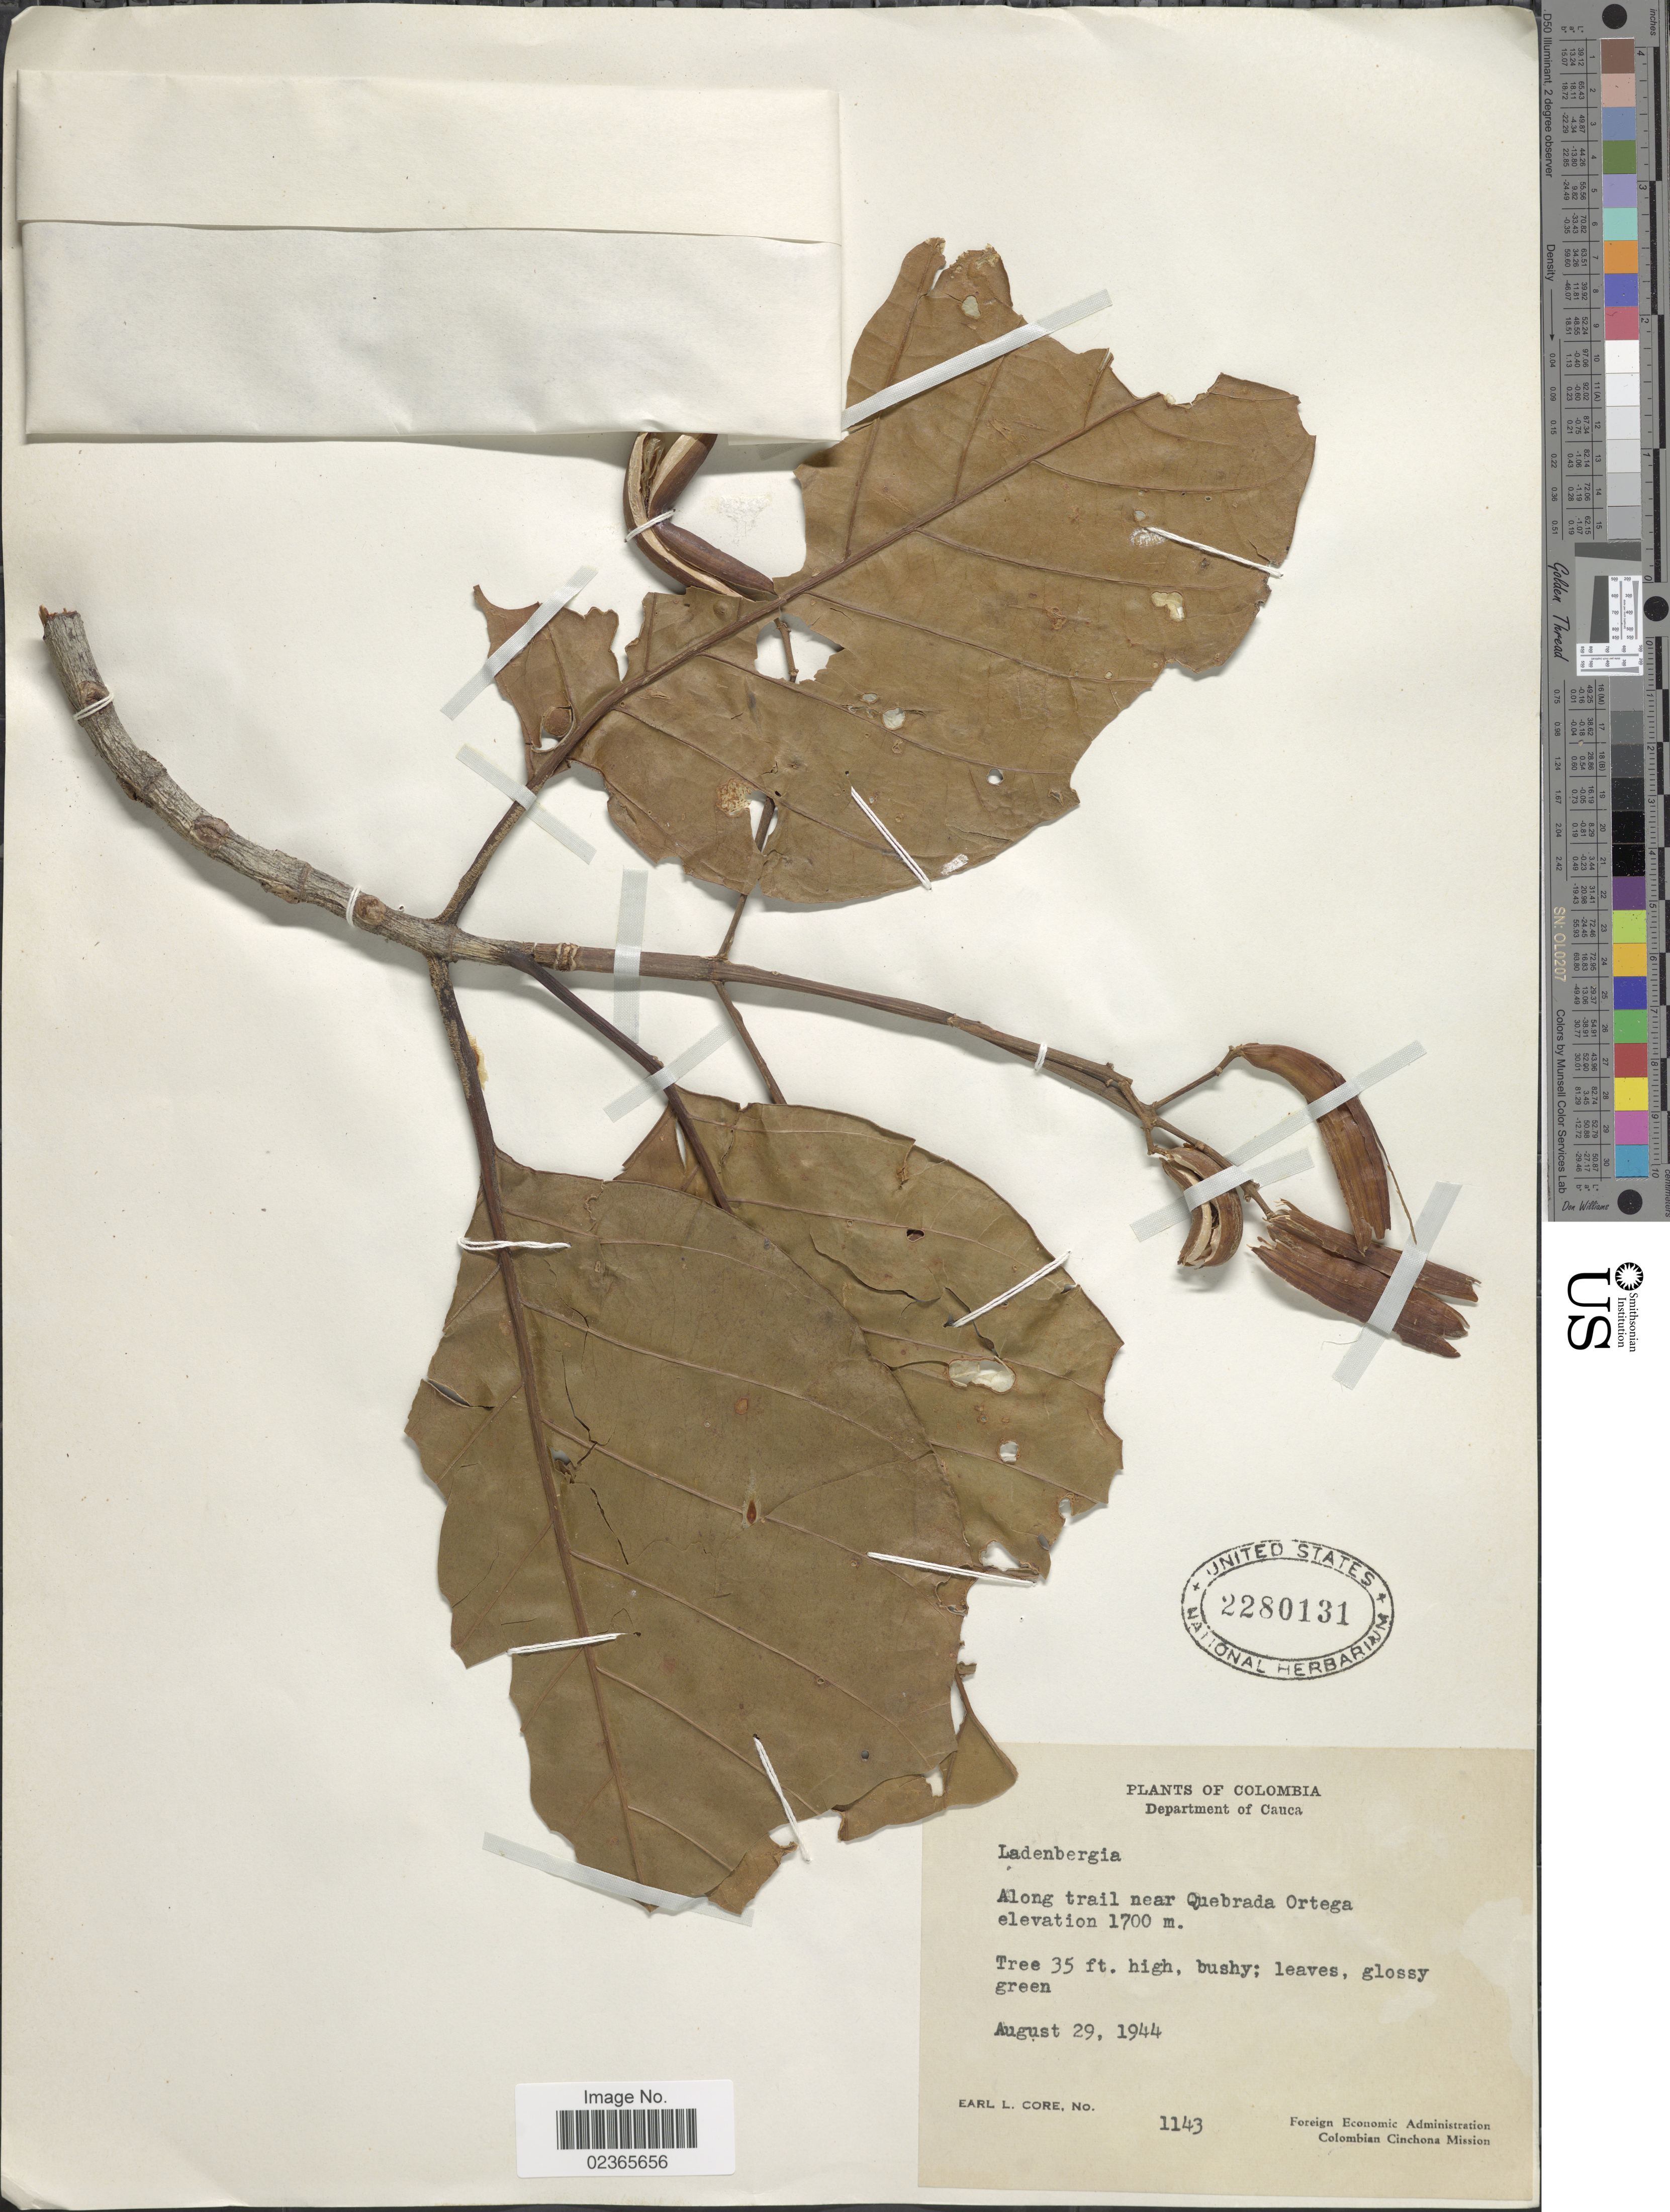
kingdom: Plantae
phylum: Tracheophyta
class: Magnoliopsida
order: Gentianales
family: Rubiaceae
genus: Ladenbergia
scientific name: Ladenbergia sp.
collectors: E. L. Core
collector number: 1143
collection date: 1944-08-29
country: Colombia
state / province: Cauca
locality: Along trail near Quebrada Ortega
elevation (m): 1700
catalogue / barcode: US 2280131